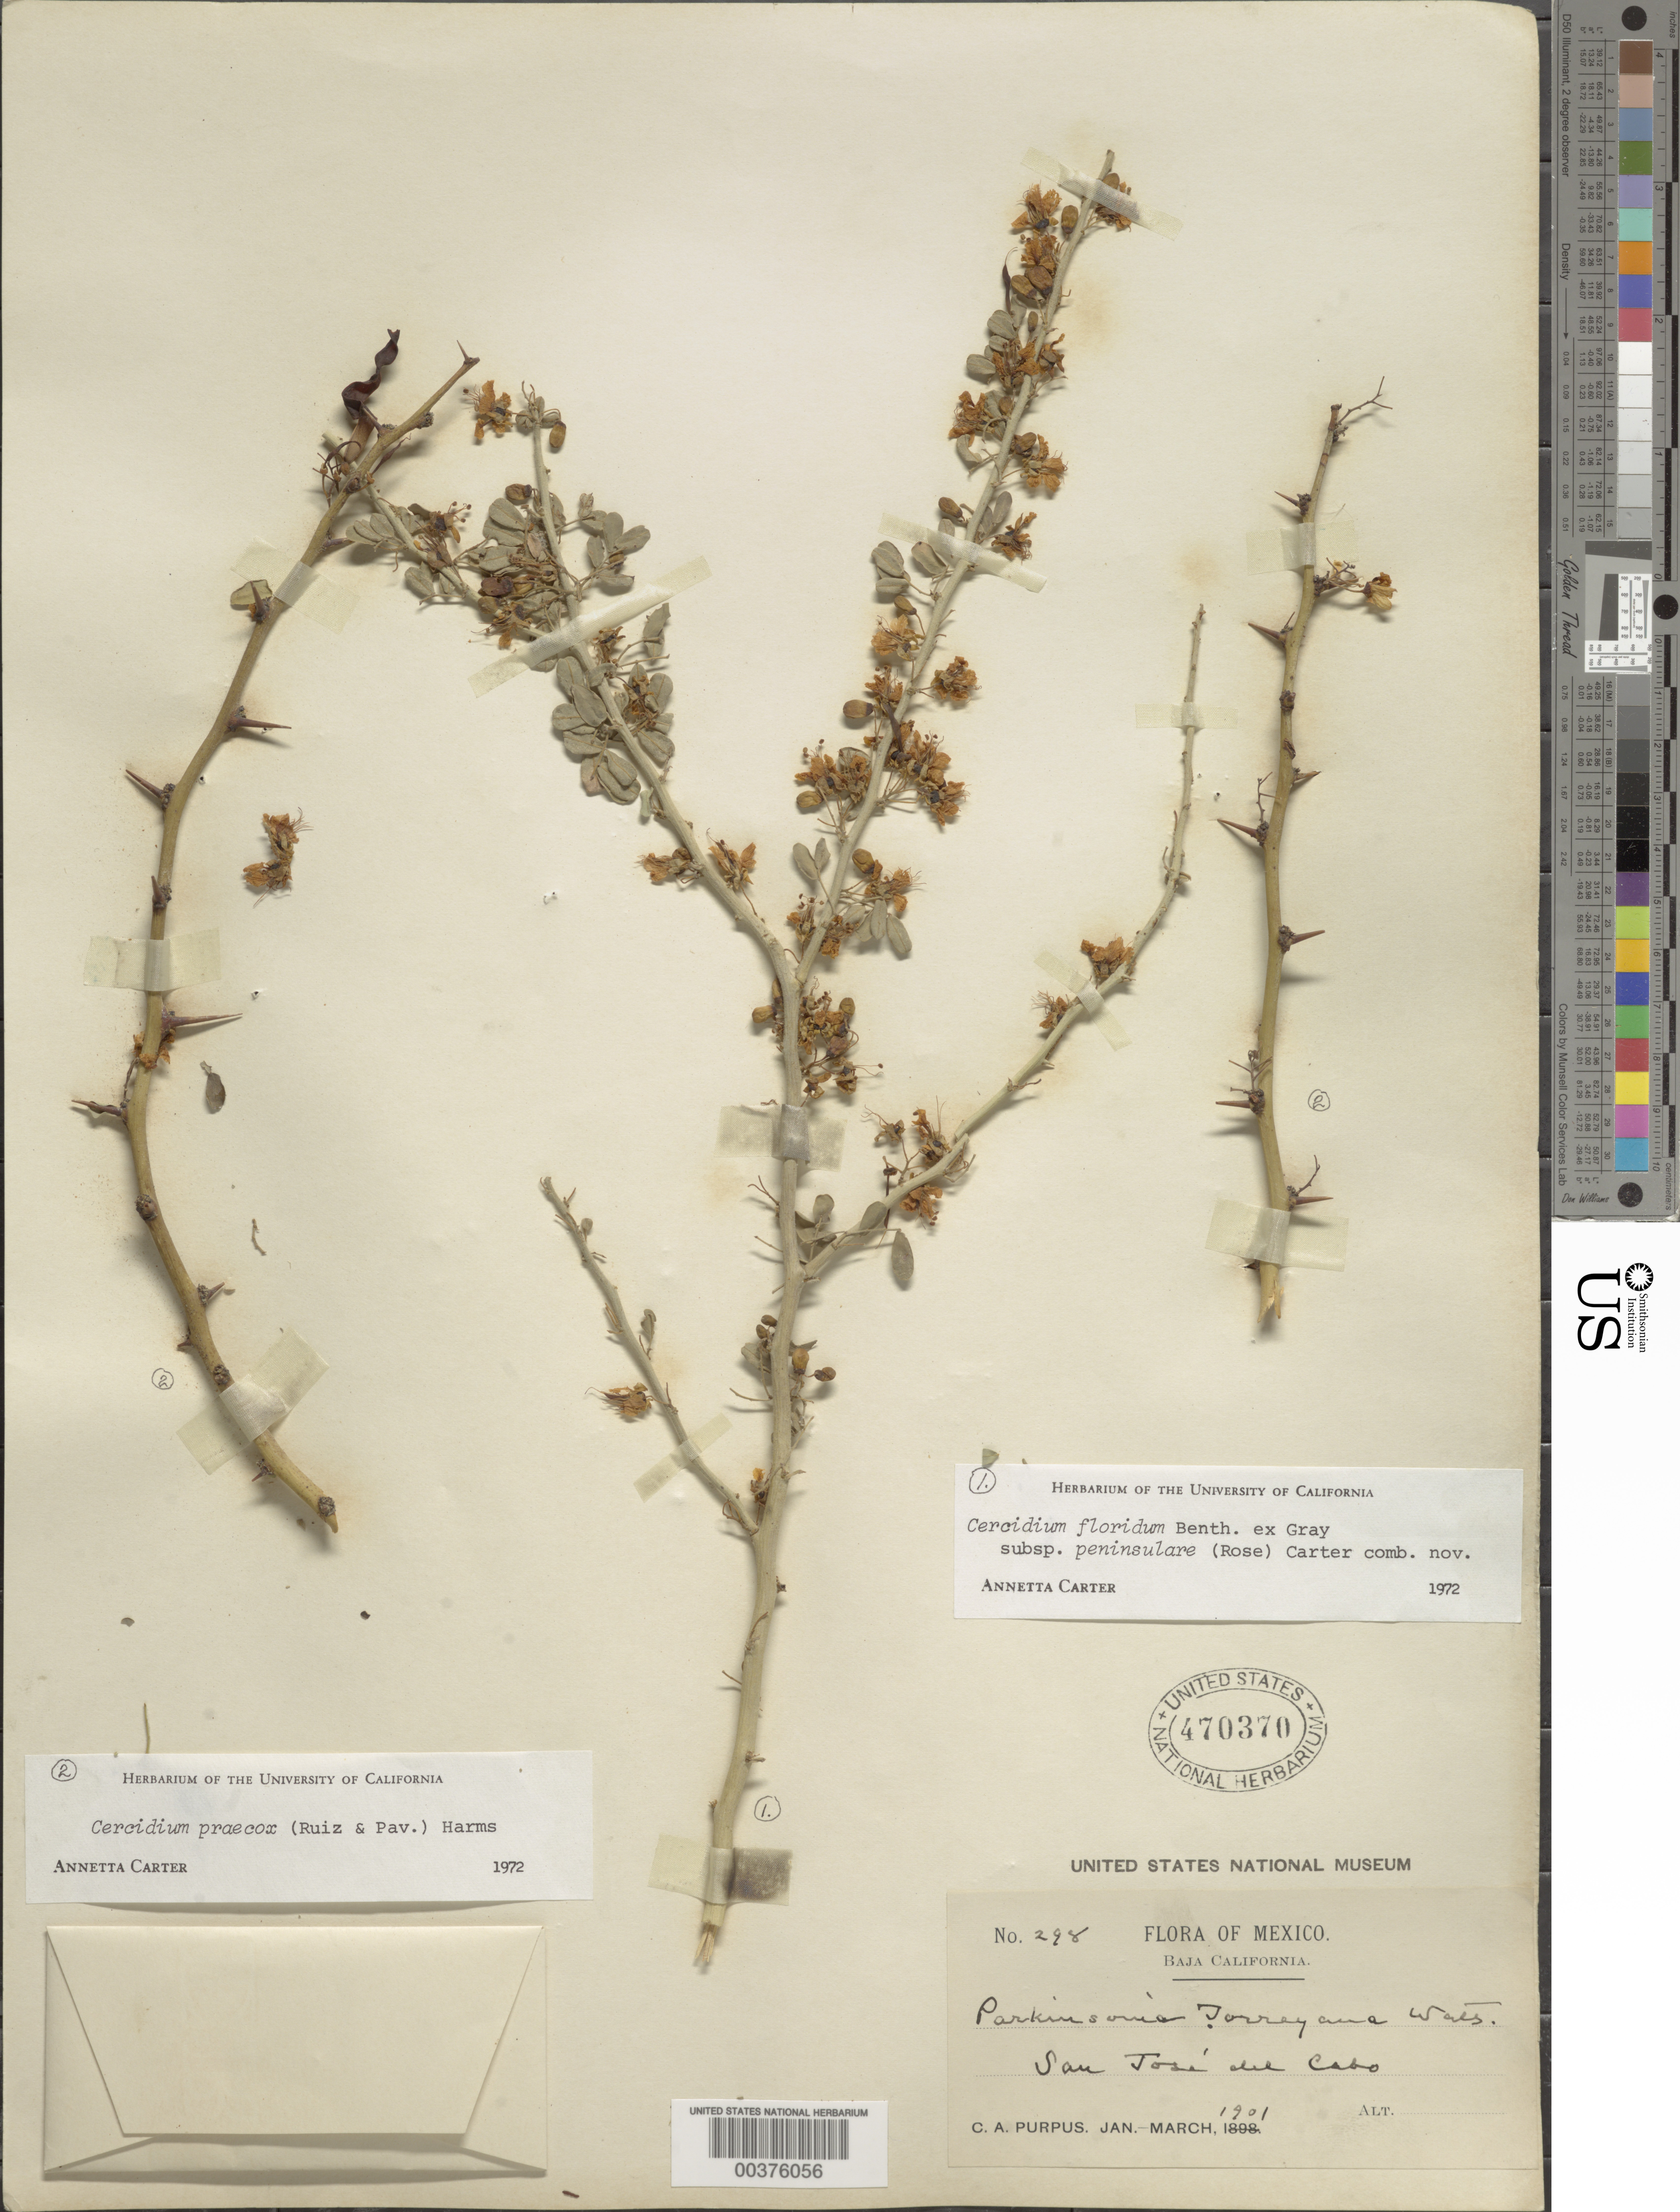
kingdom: Plantae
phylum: Tracheophyta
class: Magnoliopsida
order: Fabales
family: Fabaceae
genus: Parkinsonia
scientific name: Parkinsonia florida subsp. peninsulare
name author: (Rose) J.E. Hawkins & Felger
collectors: C. A. Purpus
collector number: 298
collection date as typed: Jan 1901 to -- Mar 1901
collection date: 1901-01/1901-03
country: Mexico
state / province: Baja California Sur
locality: San José del Cabo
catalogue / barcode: US 470370